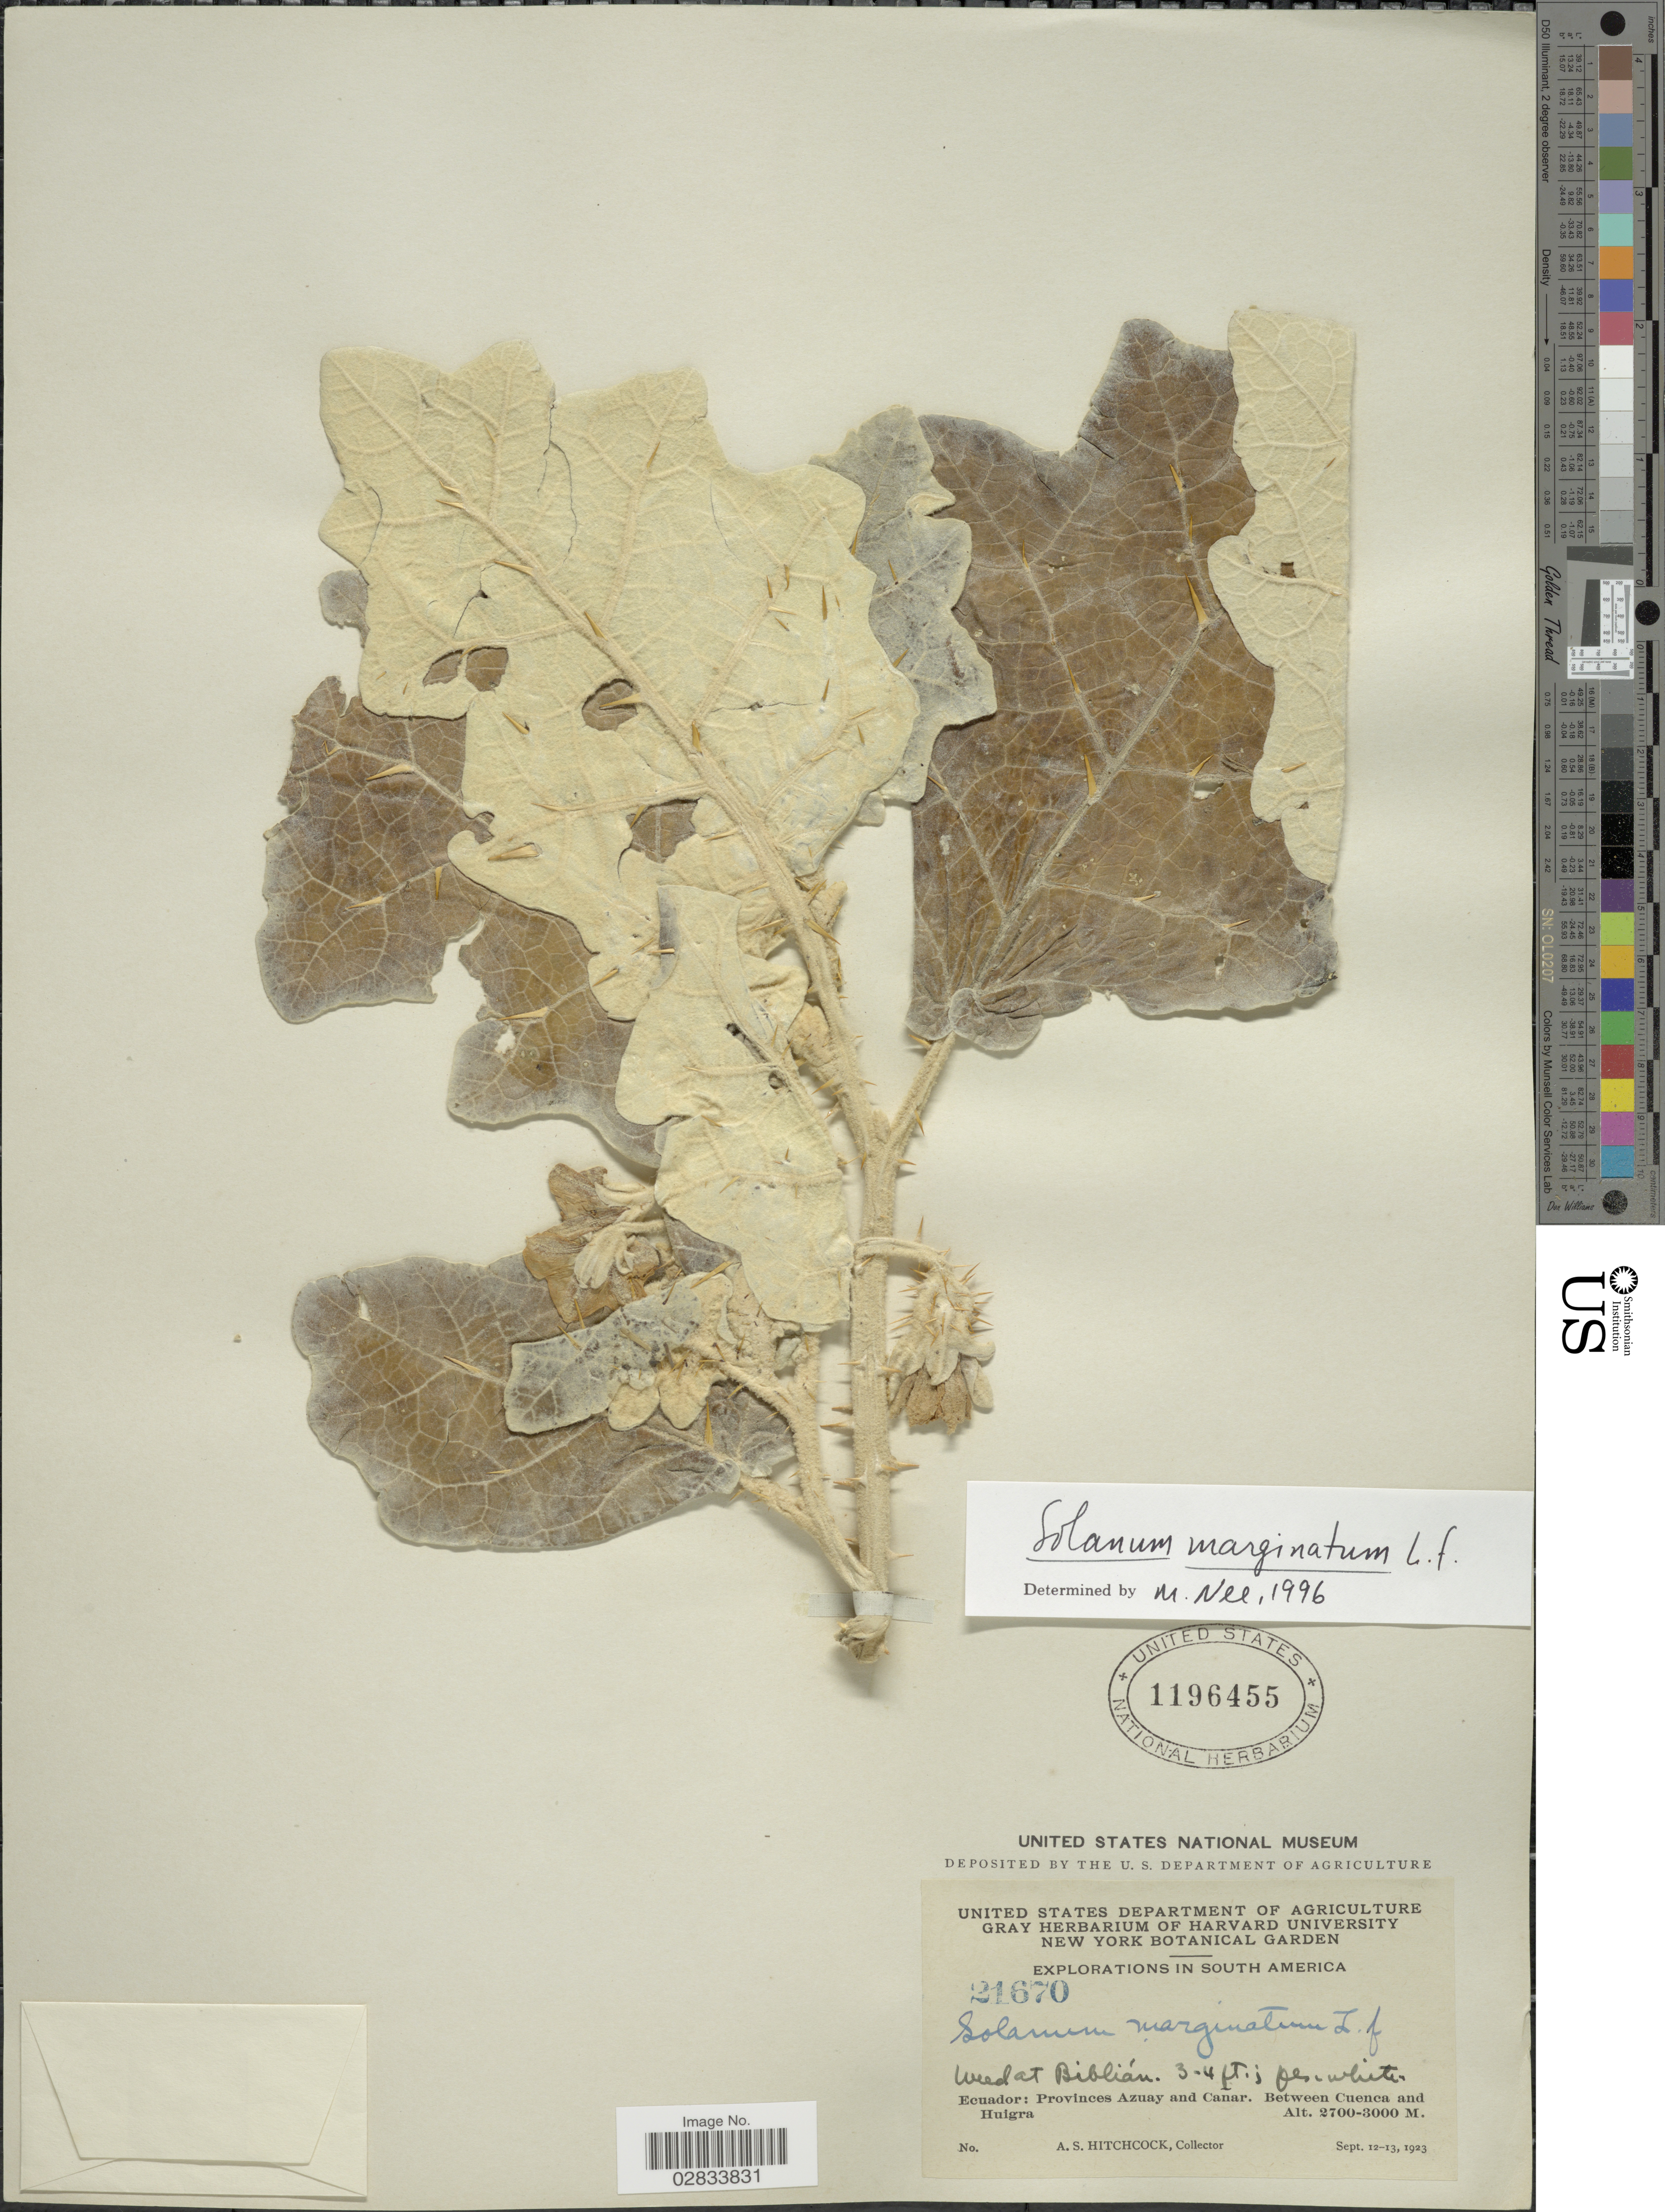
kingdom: Plantae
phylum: Tracheophyta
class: Magnoliopsida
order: Solanales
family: Solanaceae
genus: Solanum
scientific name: Solanum marginatum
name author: L. f.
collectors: A. S. Hitchcock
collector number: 21670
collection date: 1923-09-12/1923-09-13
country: Ecuador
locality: Ecuador: Provinces Azuay and Cañar, Between Cuenca and Huigra.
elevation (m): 2700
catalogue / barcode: US 1196455